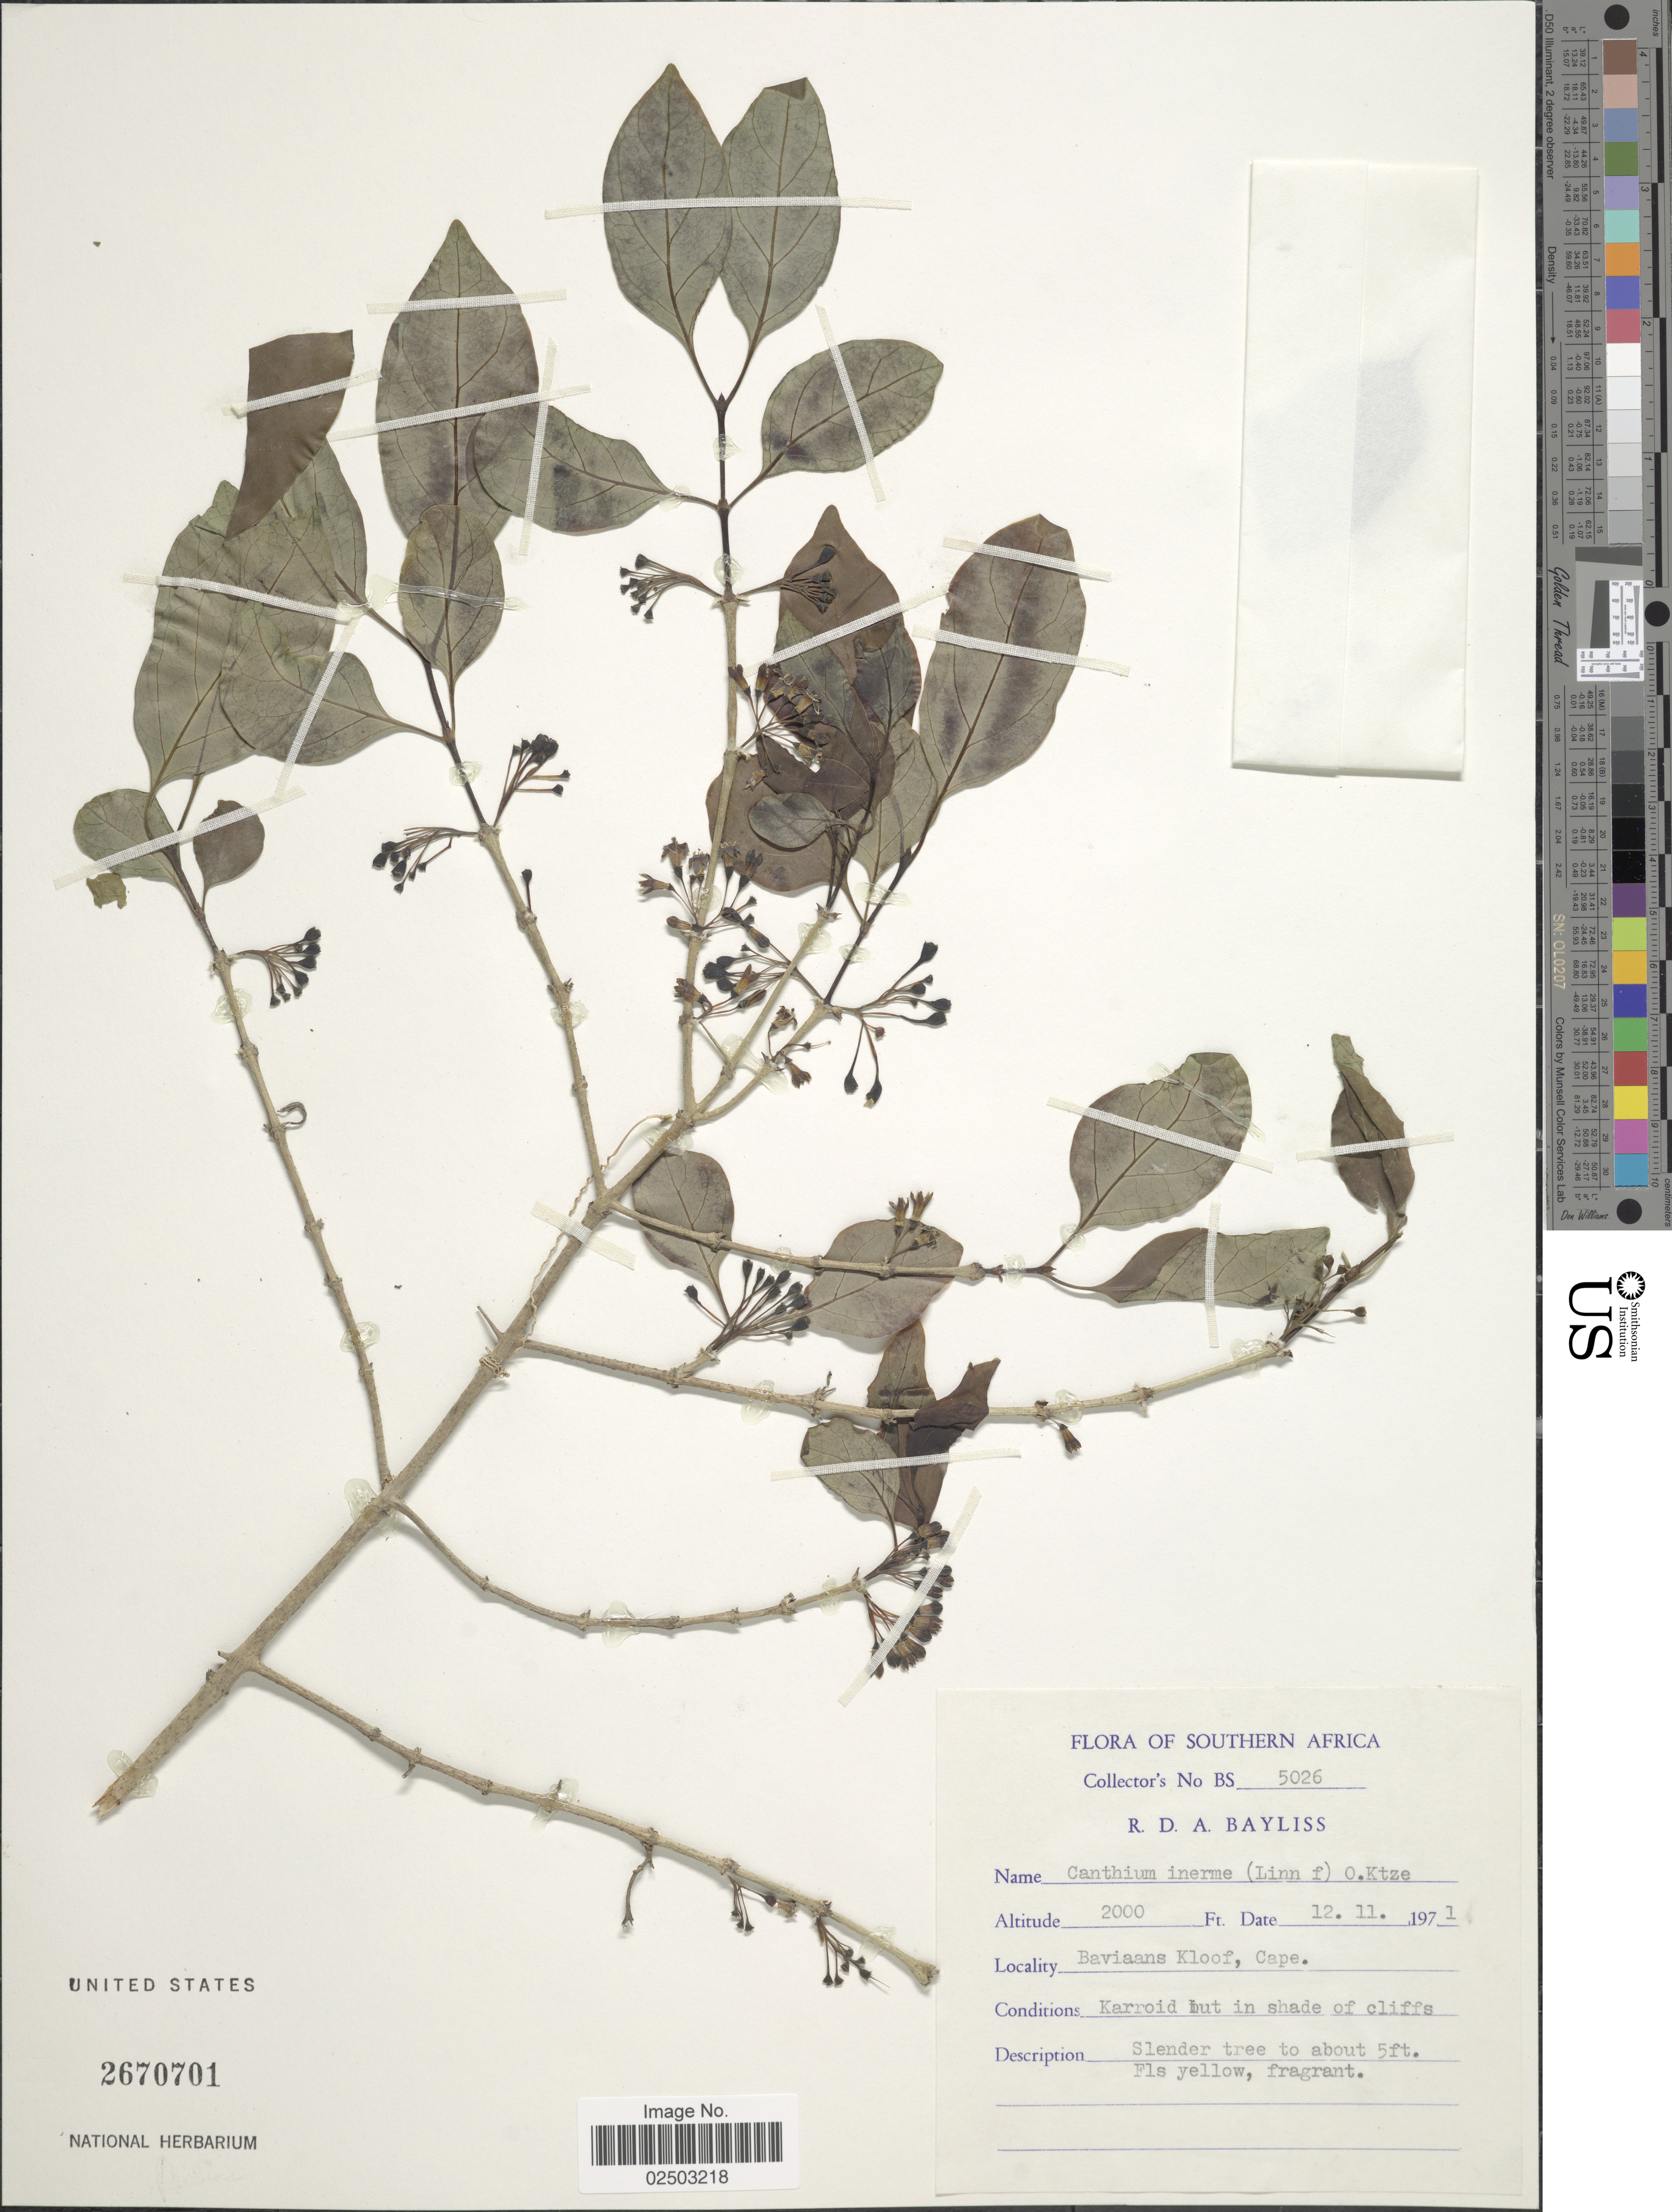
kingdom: Plantae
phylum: Tracheophyta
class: Magnoliopsida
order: Gentianales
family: Rubiaceae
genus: Canthium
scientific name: Canthium inerme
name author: (L. f.) Kuntze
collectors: R. Bayliss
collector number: BS5026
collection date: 1971-11-12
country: South Africa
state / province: Eastern Cape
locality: Southern Africa, Baviaans Kloof, Cape.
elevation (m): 610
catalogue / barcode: US 2670701